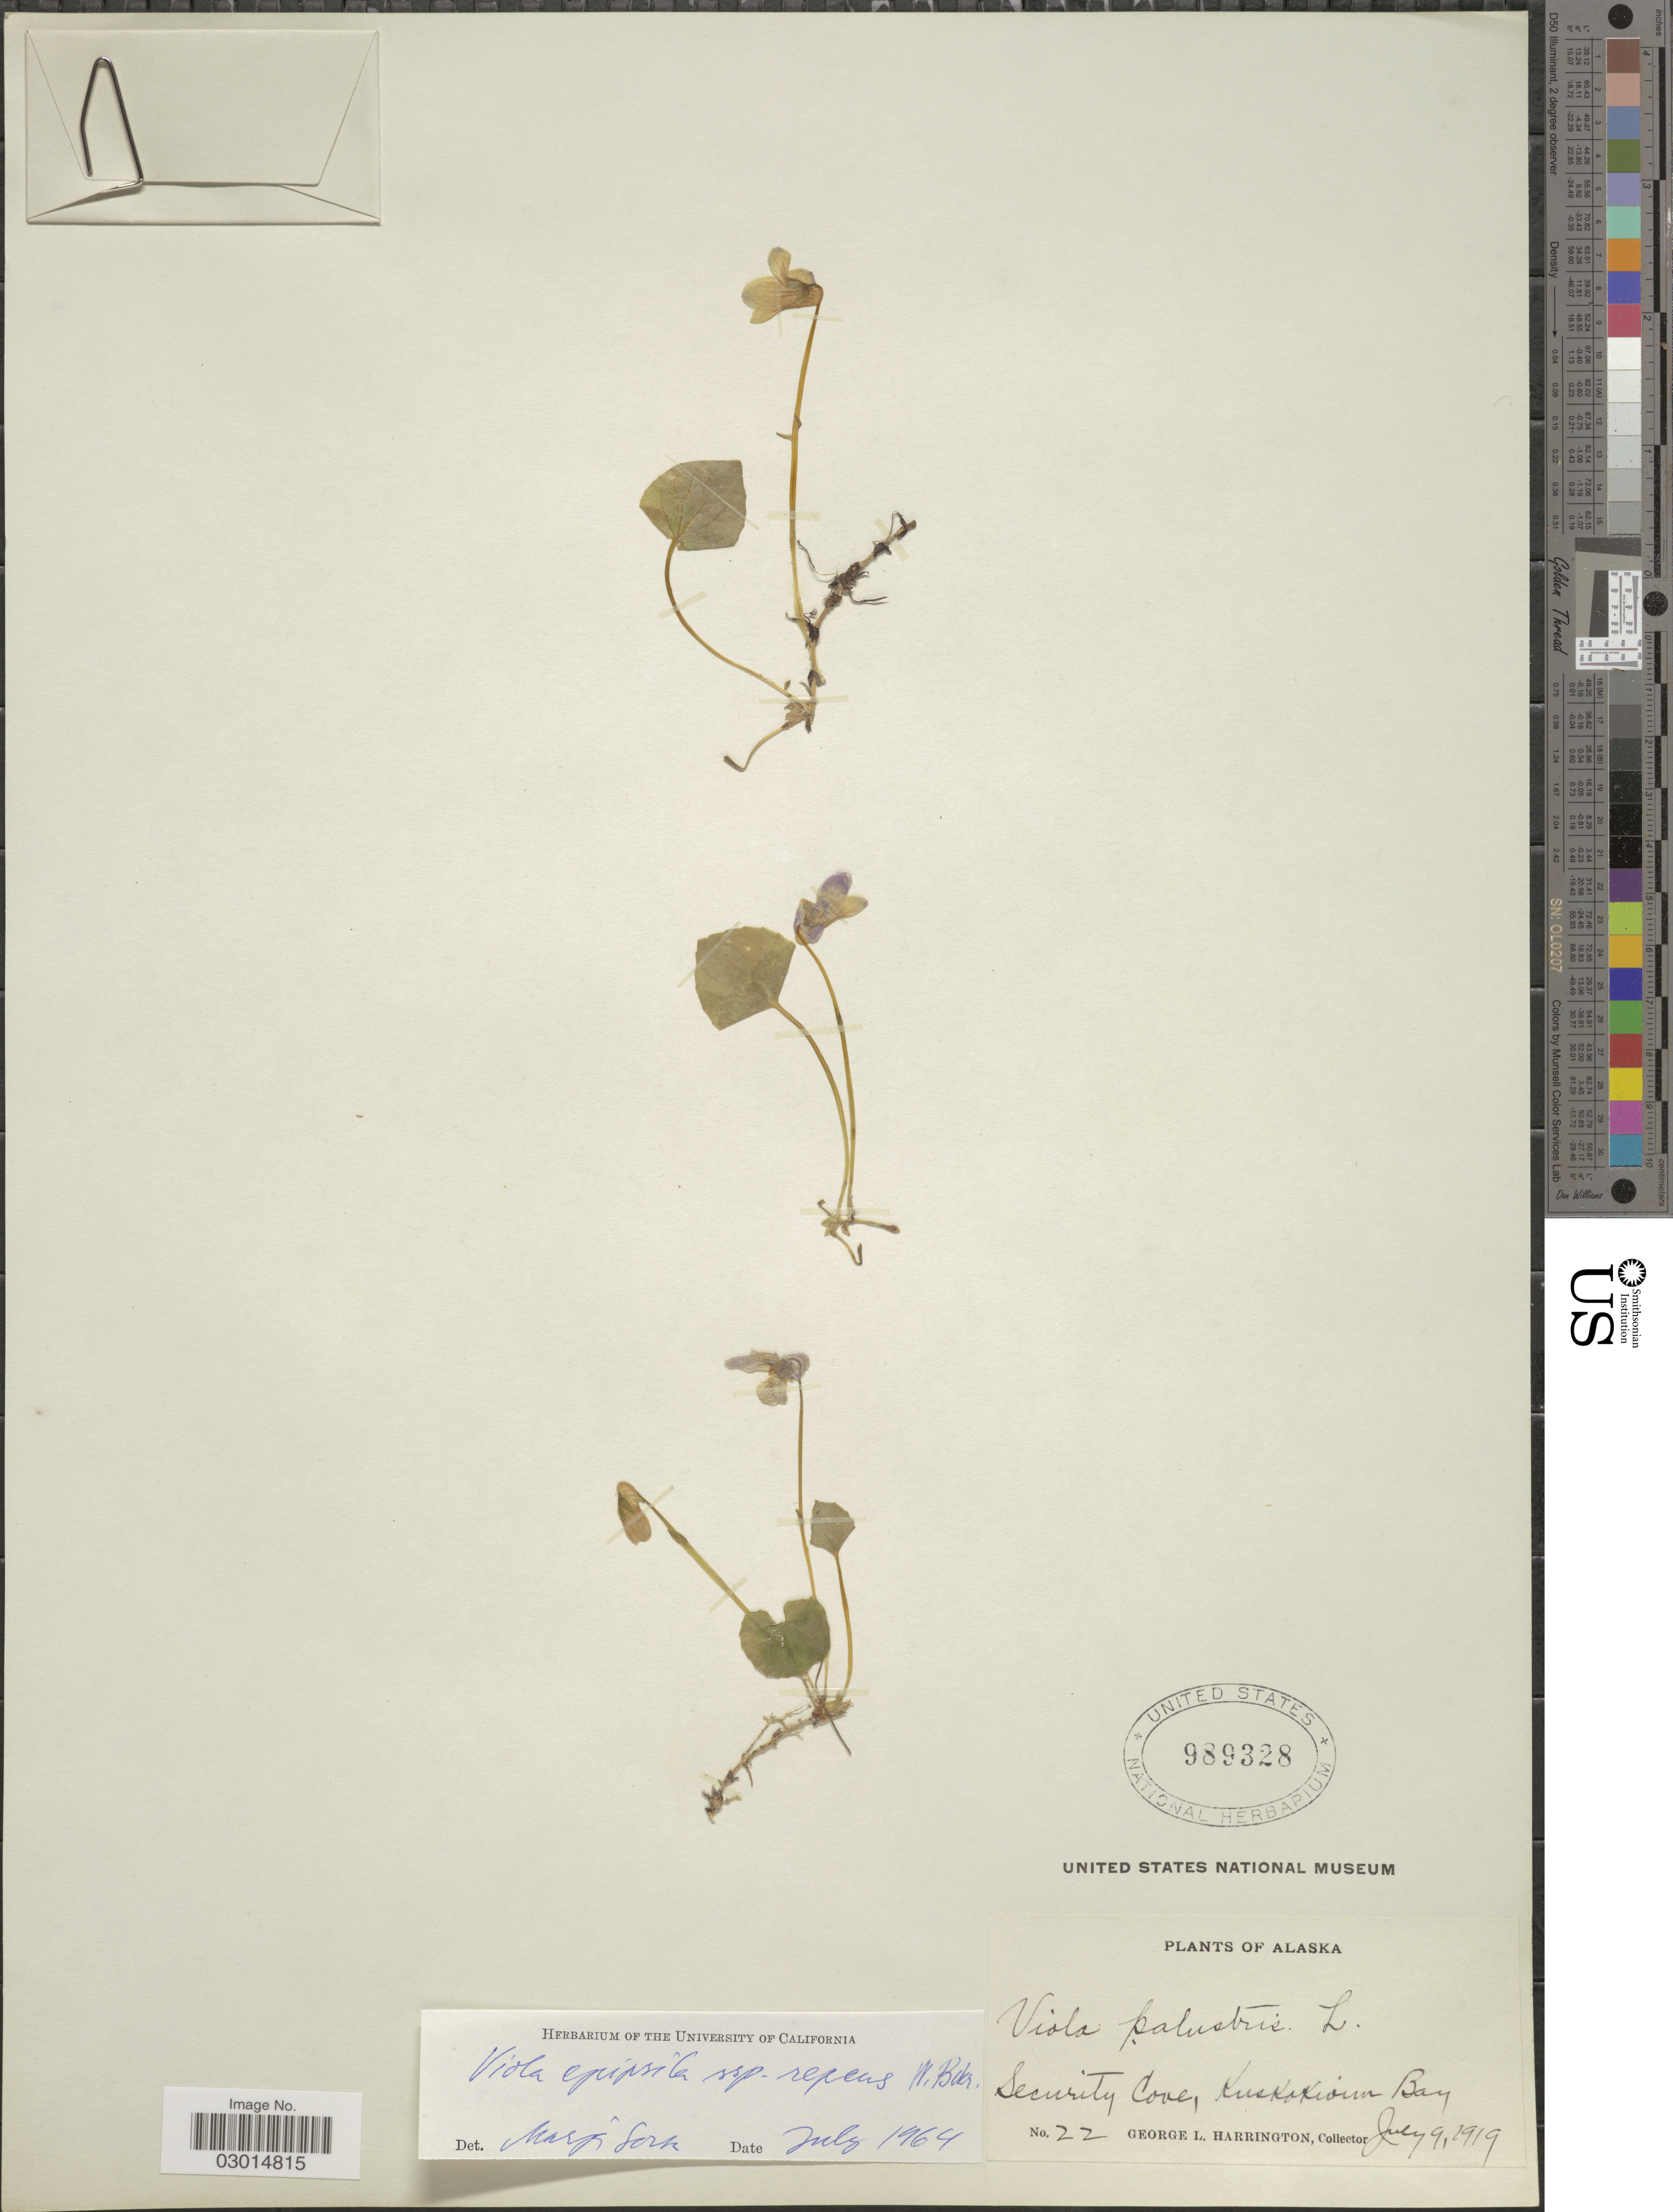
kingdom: Plantae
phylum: Tracheophyta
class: Magnoliopsida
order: Malpighiales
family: Violaceae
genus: Viola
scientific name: Viola epipsila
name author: Ledeb.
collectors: G. Harrington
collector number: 22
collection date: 1919-07-09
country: United States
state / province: Alaska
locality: Security Cove, Kuskokwin Bay.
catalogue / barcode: US 989328